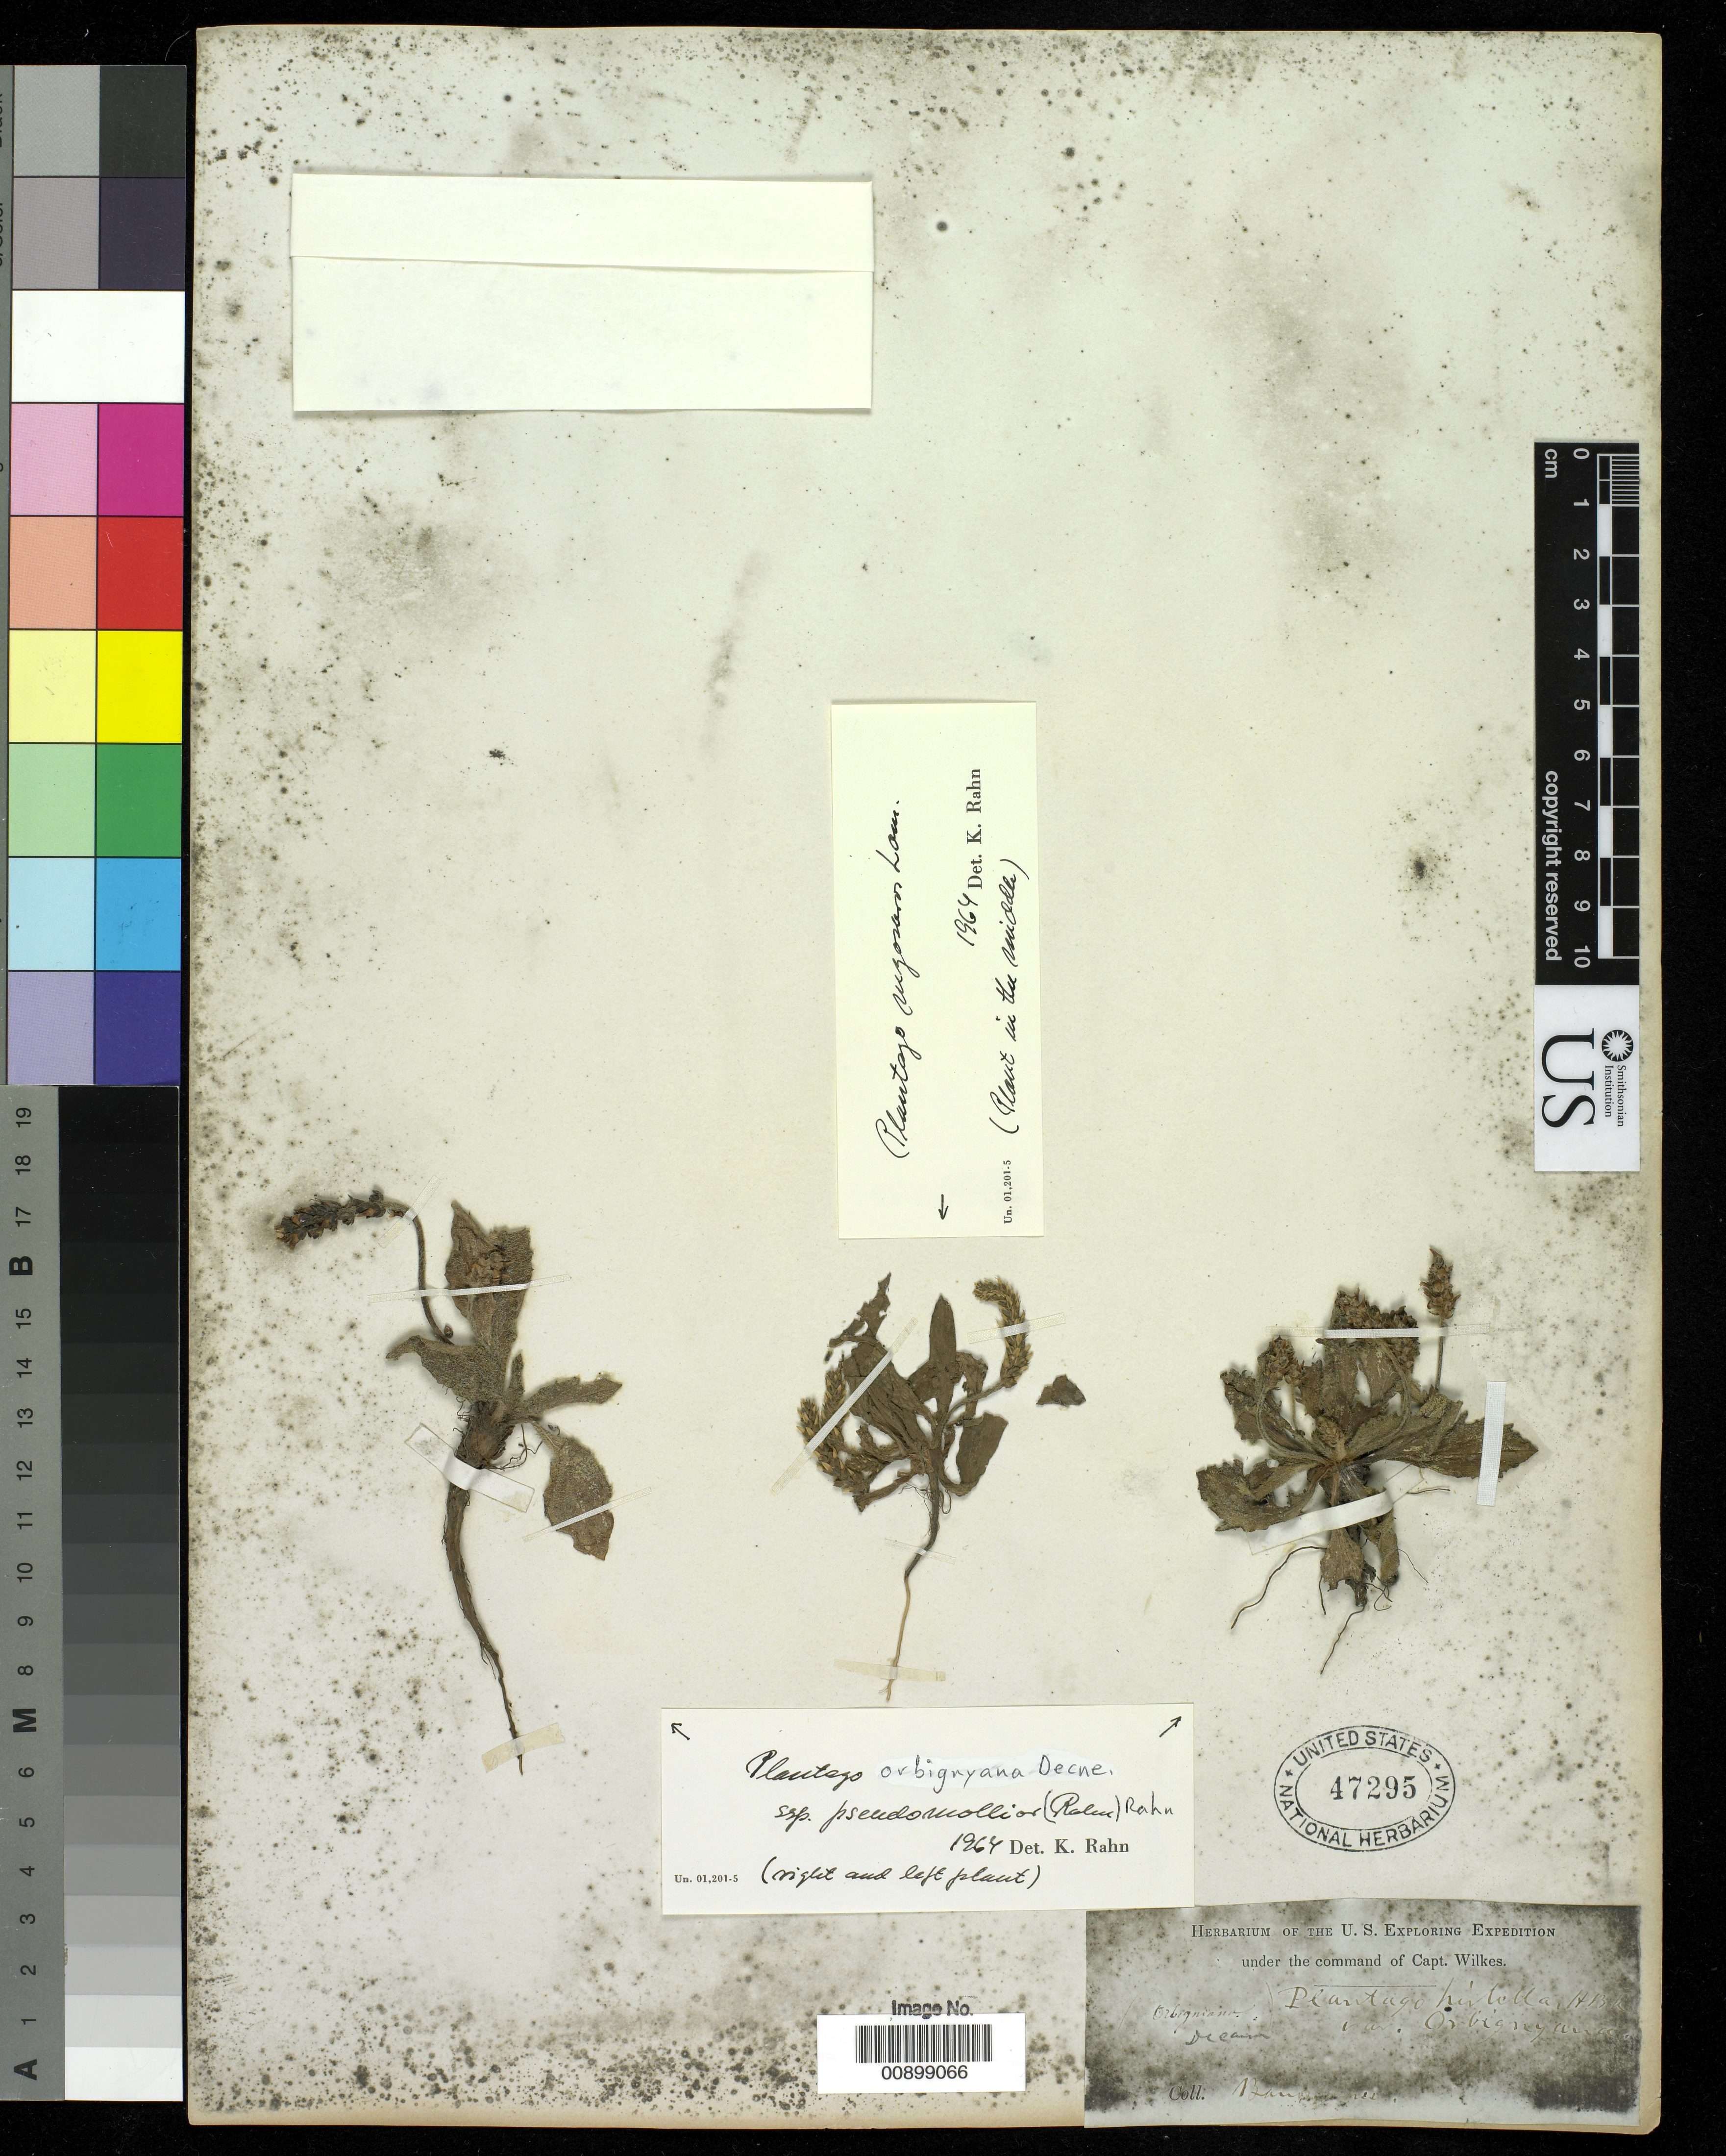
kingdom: Plantae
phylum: Tracheophyta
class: Magnoliopsida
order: Lamiales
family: Plantaginaceae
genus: Plantago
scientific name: Plantago myosuros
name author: Lam.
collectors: Wilkes Explor. Exped.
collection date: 1838/1842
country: Peru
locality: Banos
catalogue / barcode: US 47295